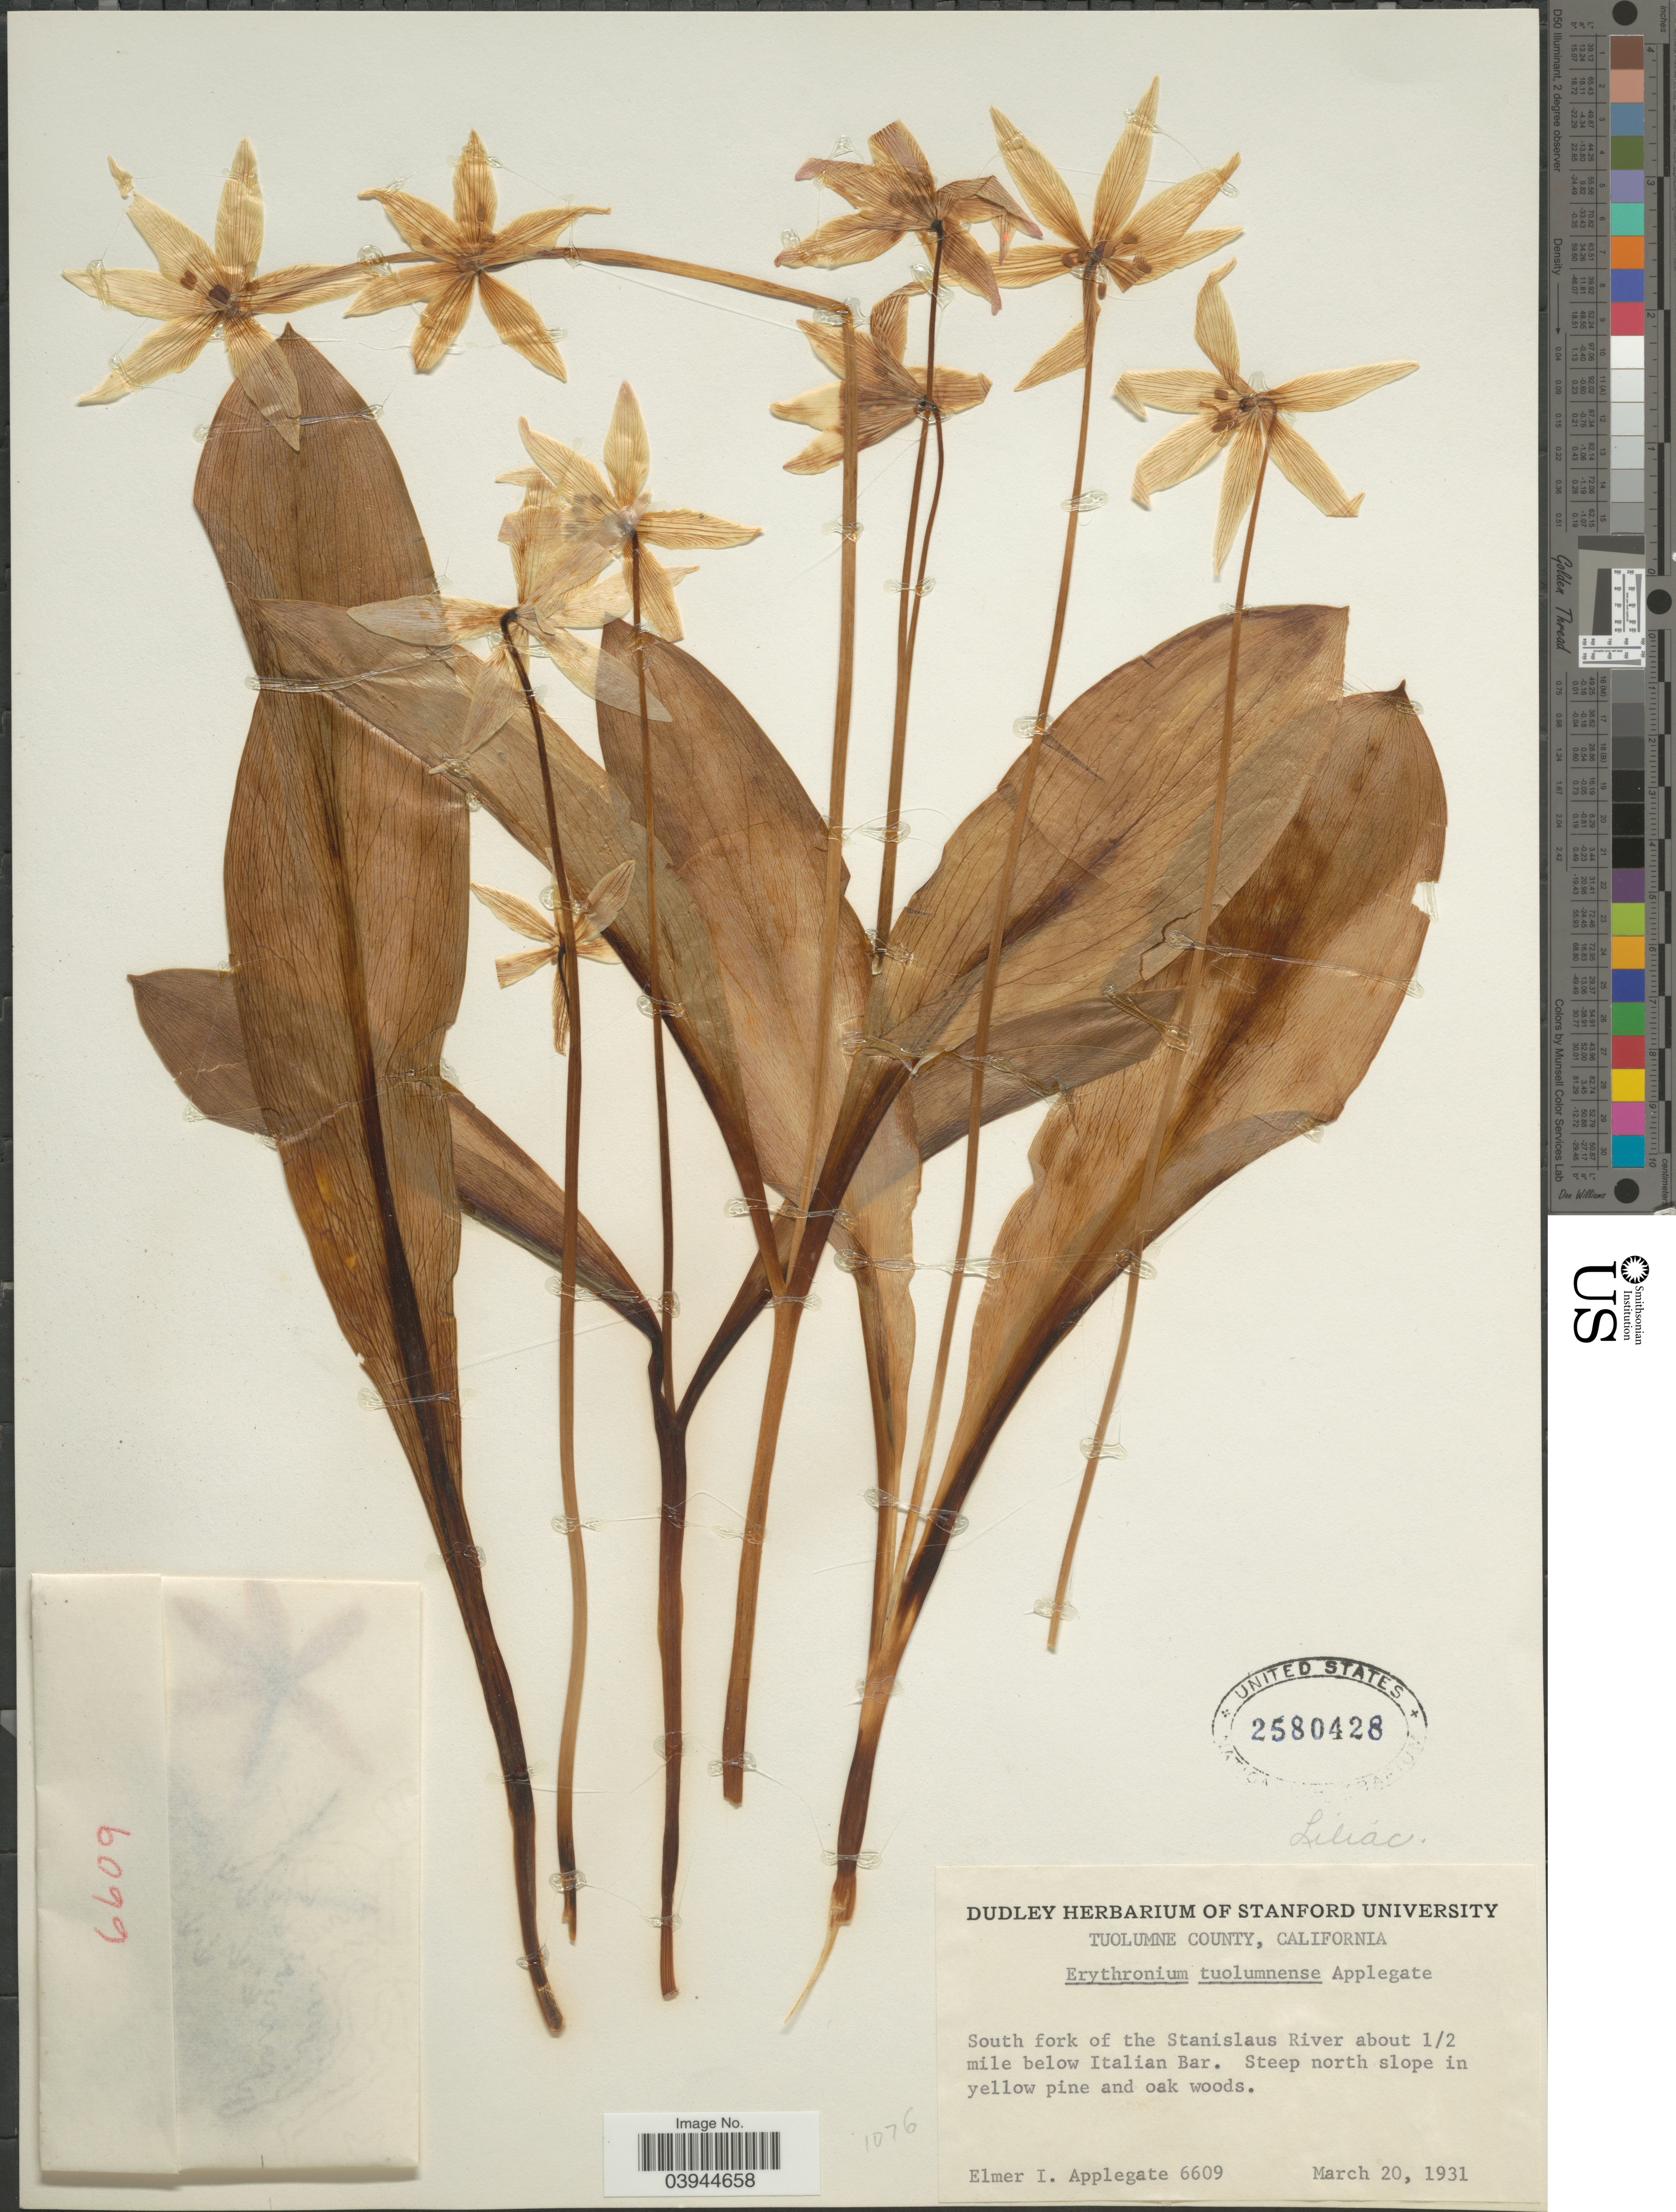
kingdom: Plantae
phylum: Tracheophyta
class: Liliopsida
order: Liliales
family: Liliaceae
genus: Erythronium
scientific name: Erythronium tuolumnense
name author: Applegate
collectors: E. I. Applegate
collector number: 6609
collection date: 1931-03-20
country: United States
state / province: California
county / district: Tuolumne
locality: Tuolumne County. South fork of the Stanislaus River about ½ mile below Italian Bar. Steep north slope in yellow pine and oak woods.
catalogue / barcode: US 2580428